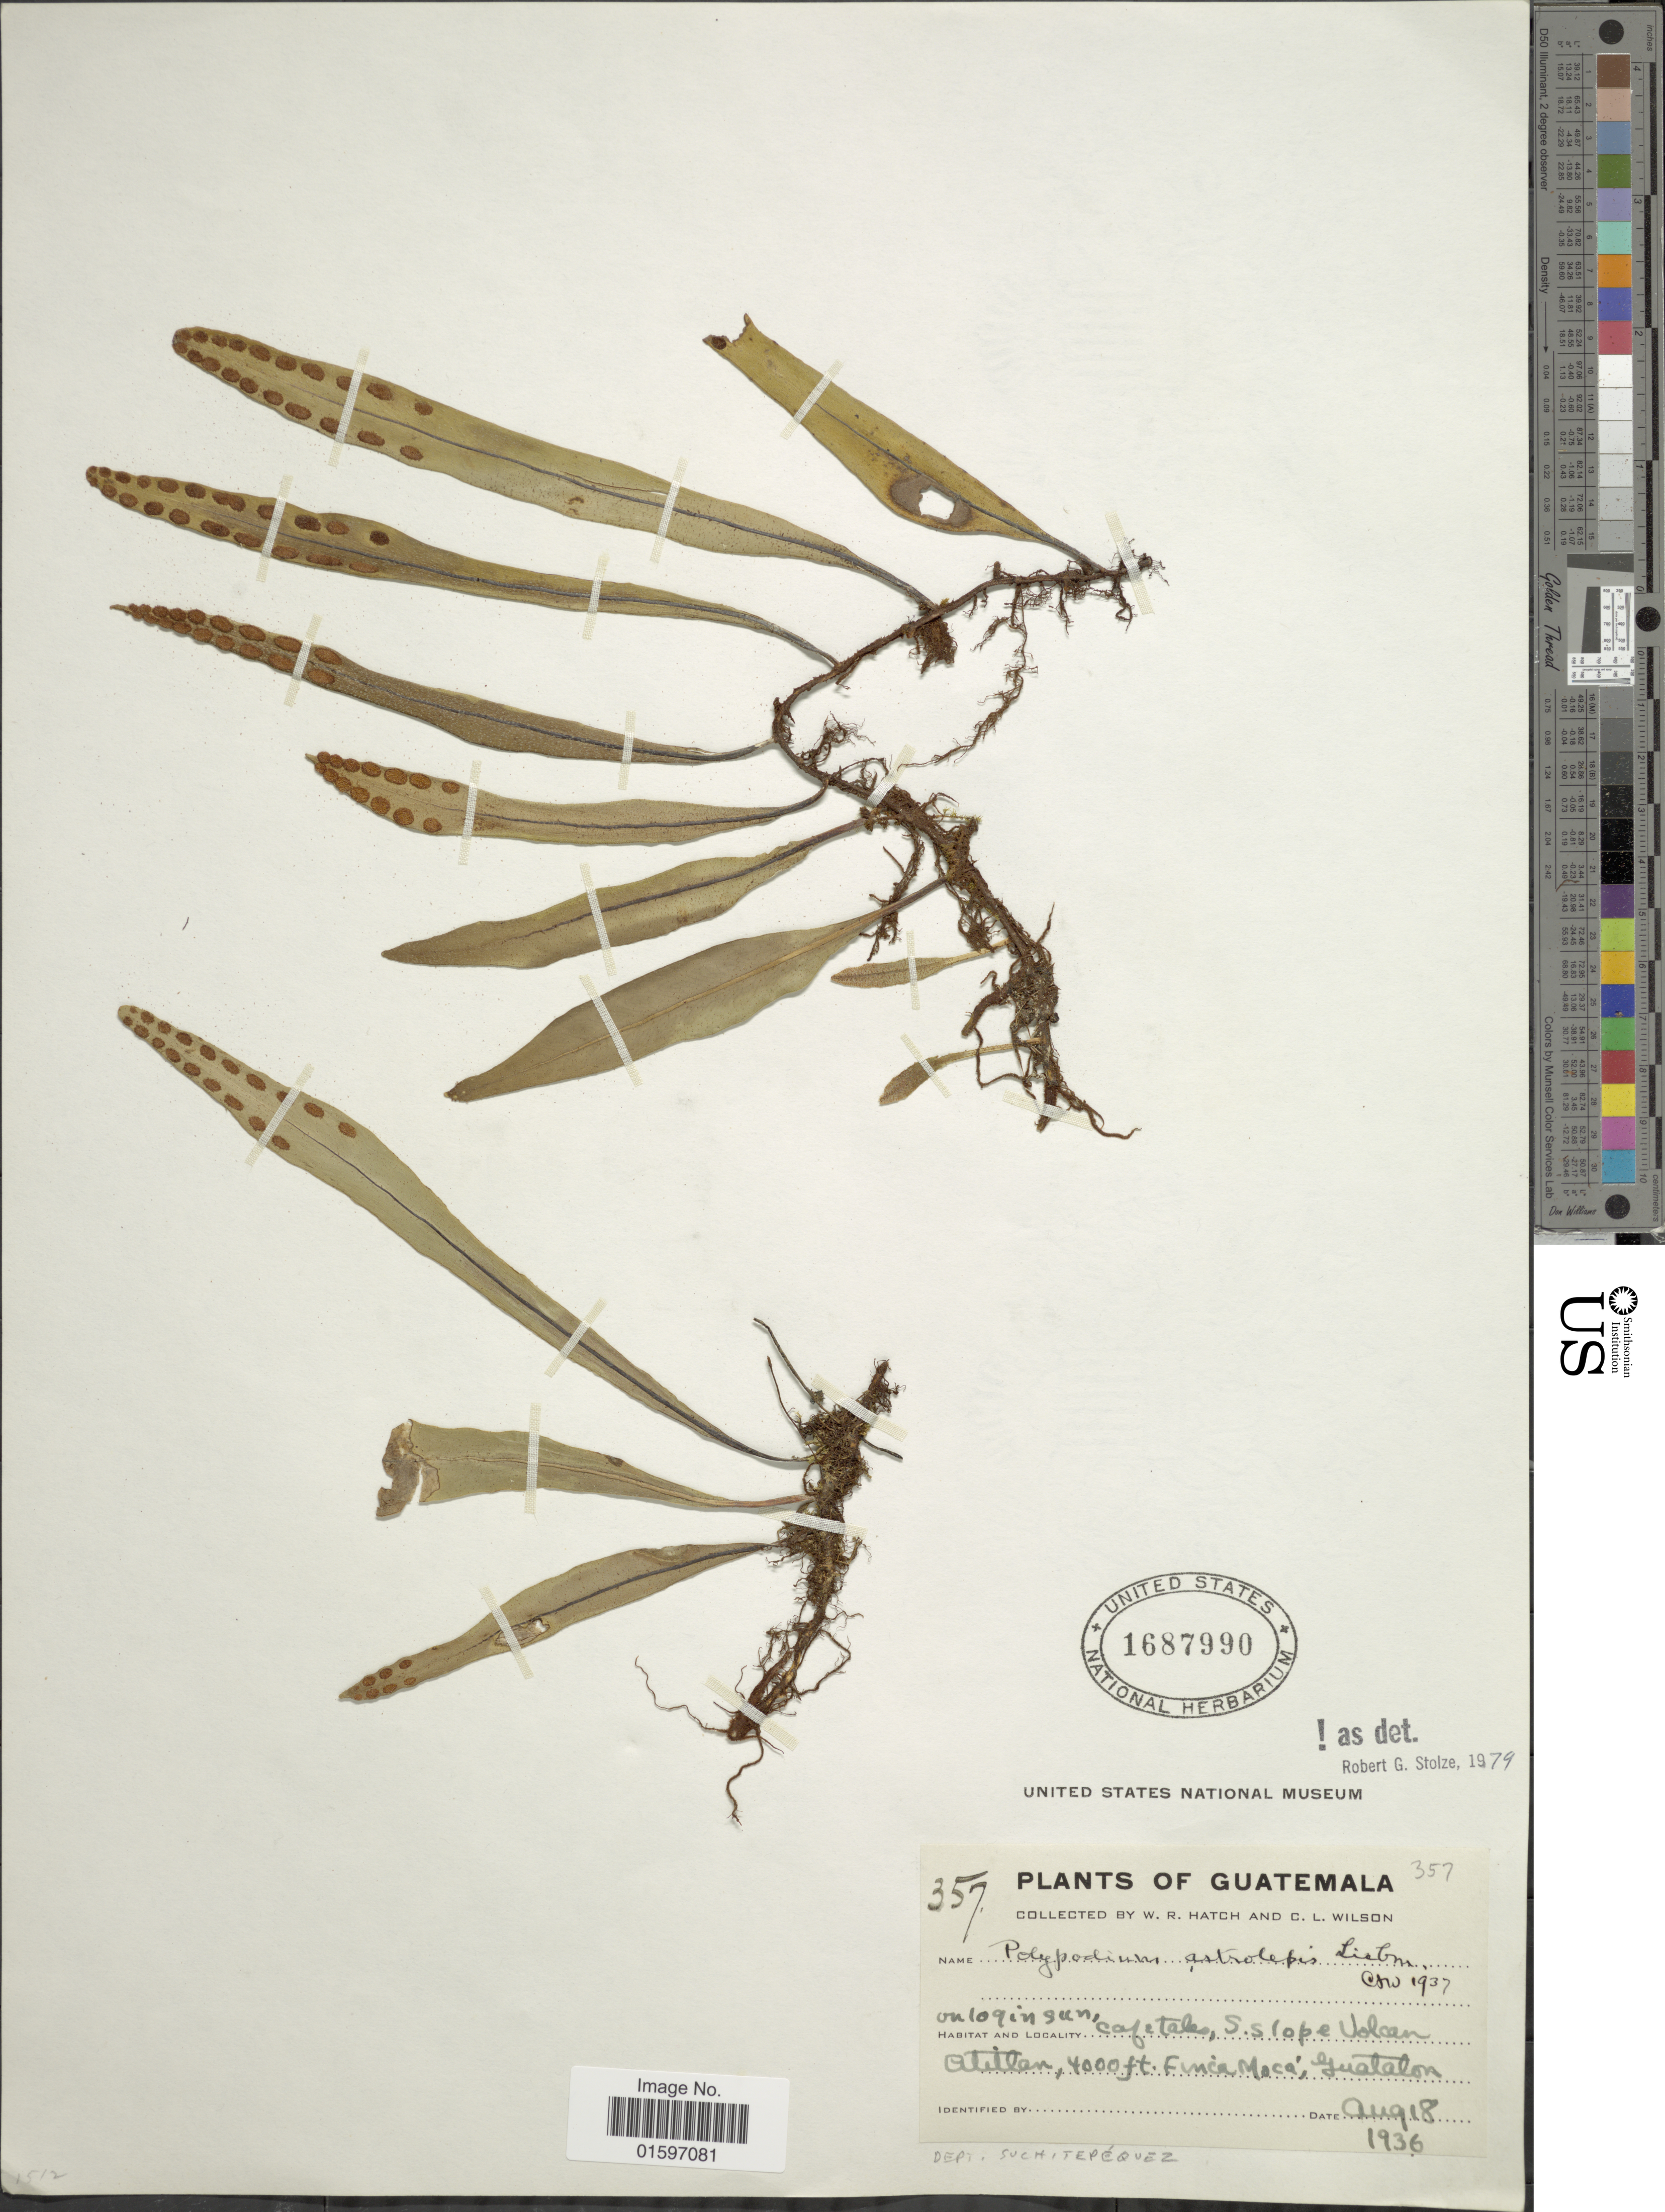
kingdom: Plantae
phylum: Tracheophyta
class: Polypodiopsida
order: Polypodiales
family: Polypodiaceae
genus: Pleopeltis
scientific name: Pleopeltis astrolepis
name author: (Liebm.) E. Fourn.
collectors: W. Hatch & C. L. Wilson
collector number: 357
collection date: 1936-08-18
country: Guatemala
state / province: Suchitepéquez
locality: Guatemala, on loginsun, cafetales, S. slope Volcan Atillan, Finca Macá, Guatalon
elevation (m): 1219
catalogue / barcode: US 1687990